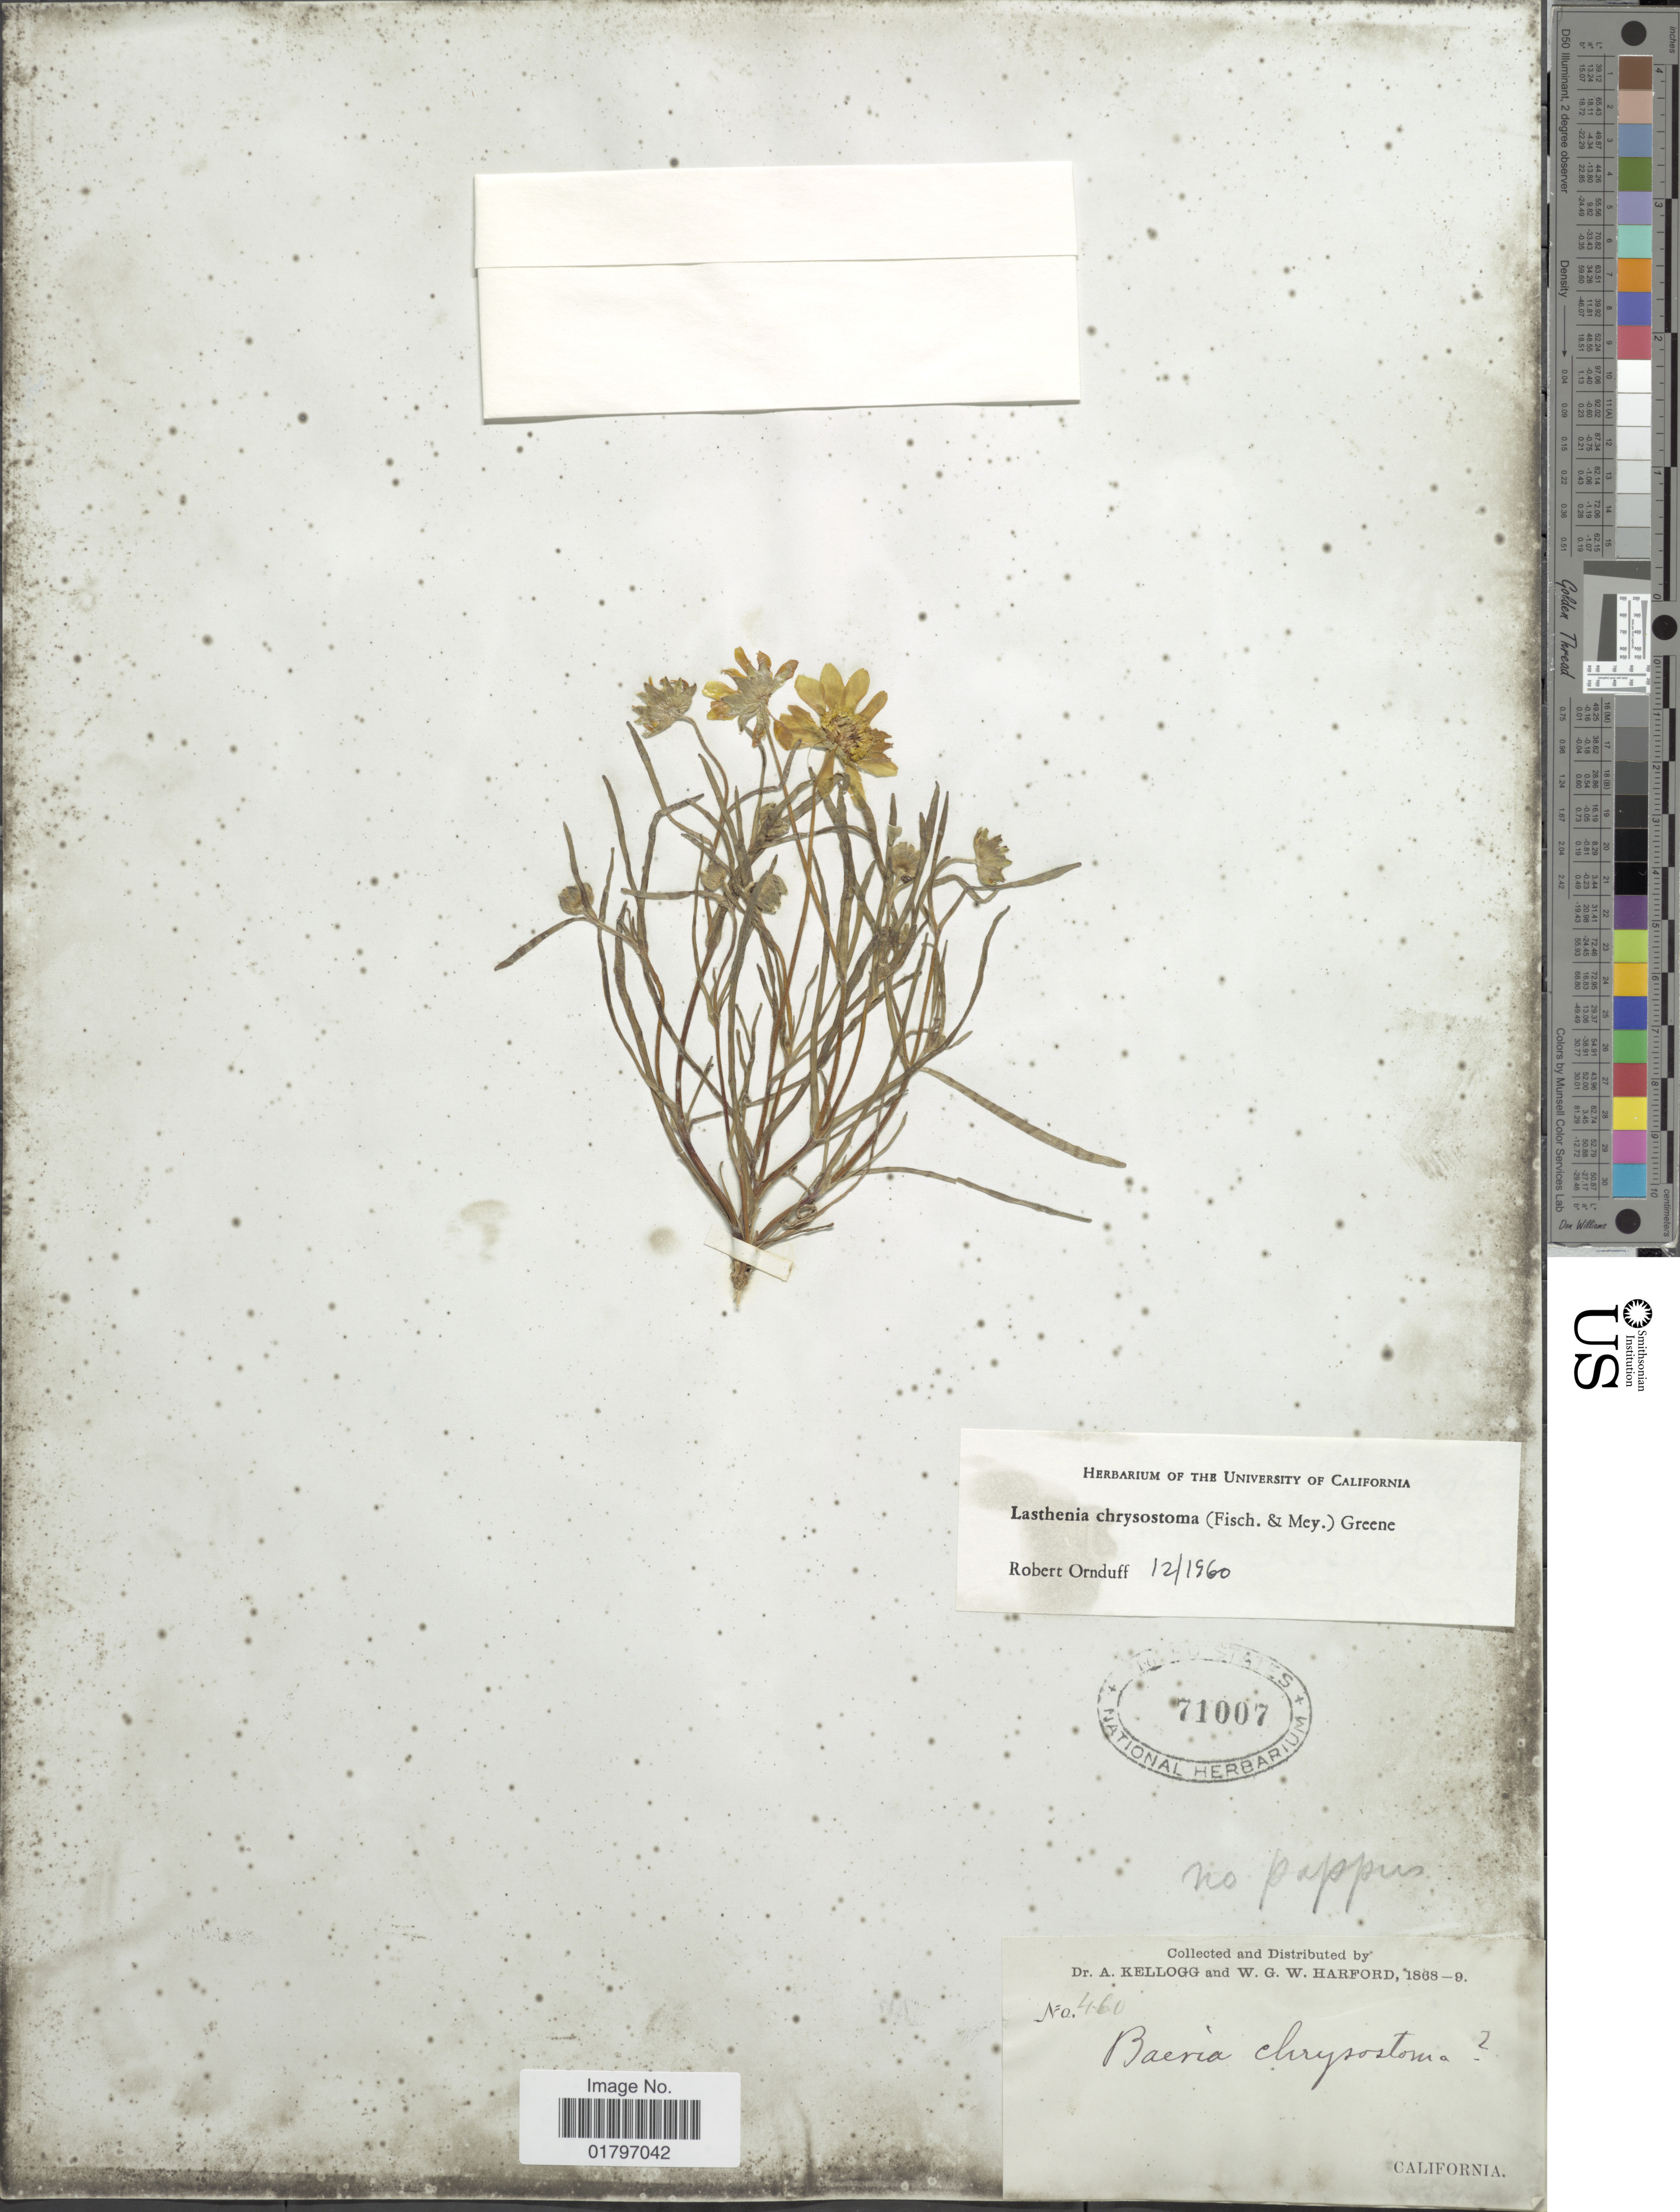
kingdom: Plantae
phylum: Tracheophyta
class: Magnoliopsida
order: Asterales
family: Asteraceae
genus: Lasthenia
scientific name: Lasthenia chrysostoma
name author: (Fisch. & C.A. Mey.) Greene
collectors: A. Kellogg & W. G. W. Harford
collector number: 460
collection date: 1868/1869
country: United States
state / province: California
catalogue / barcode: US 71007